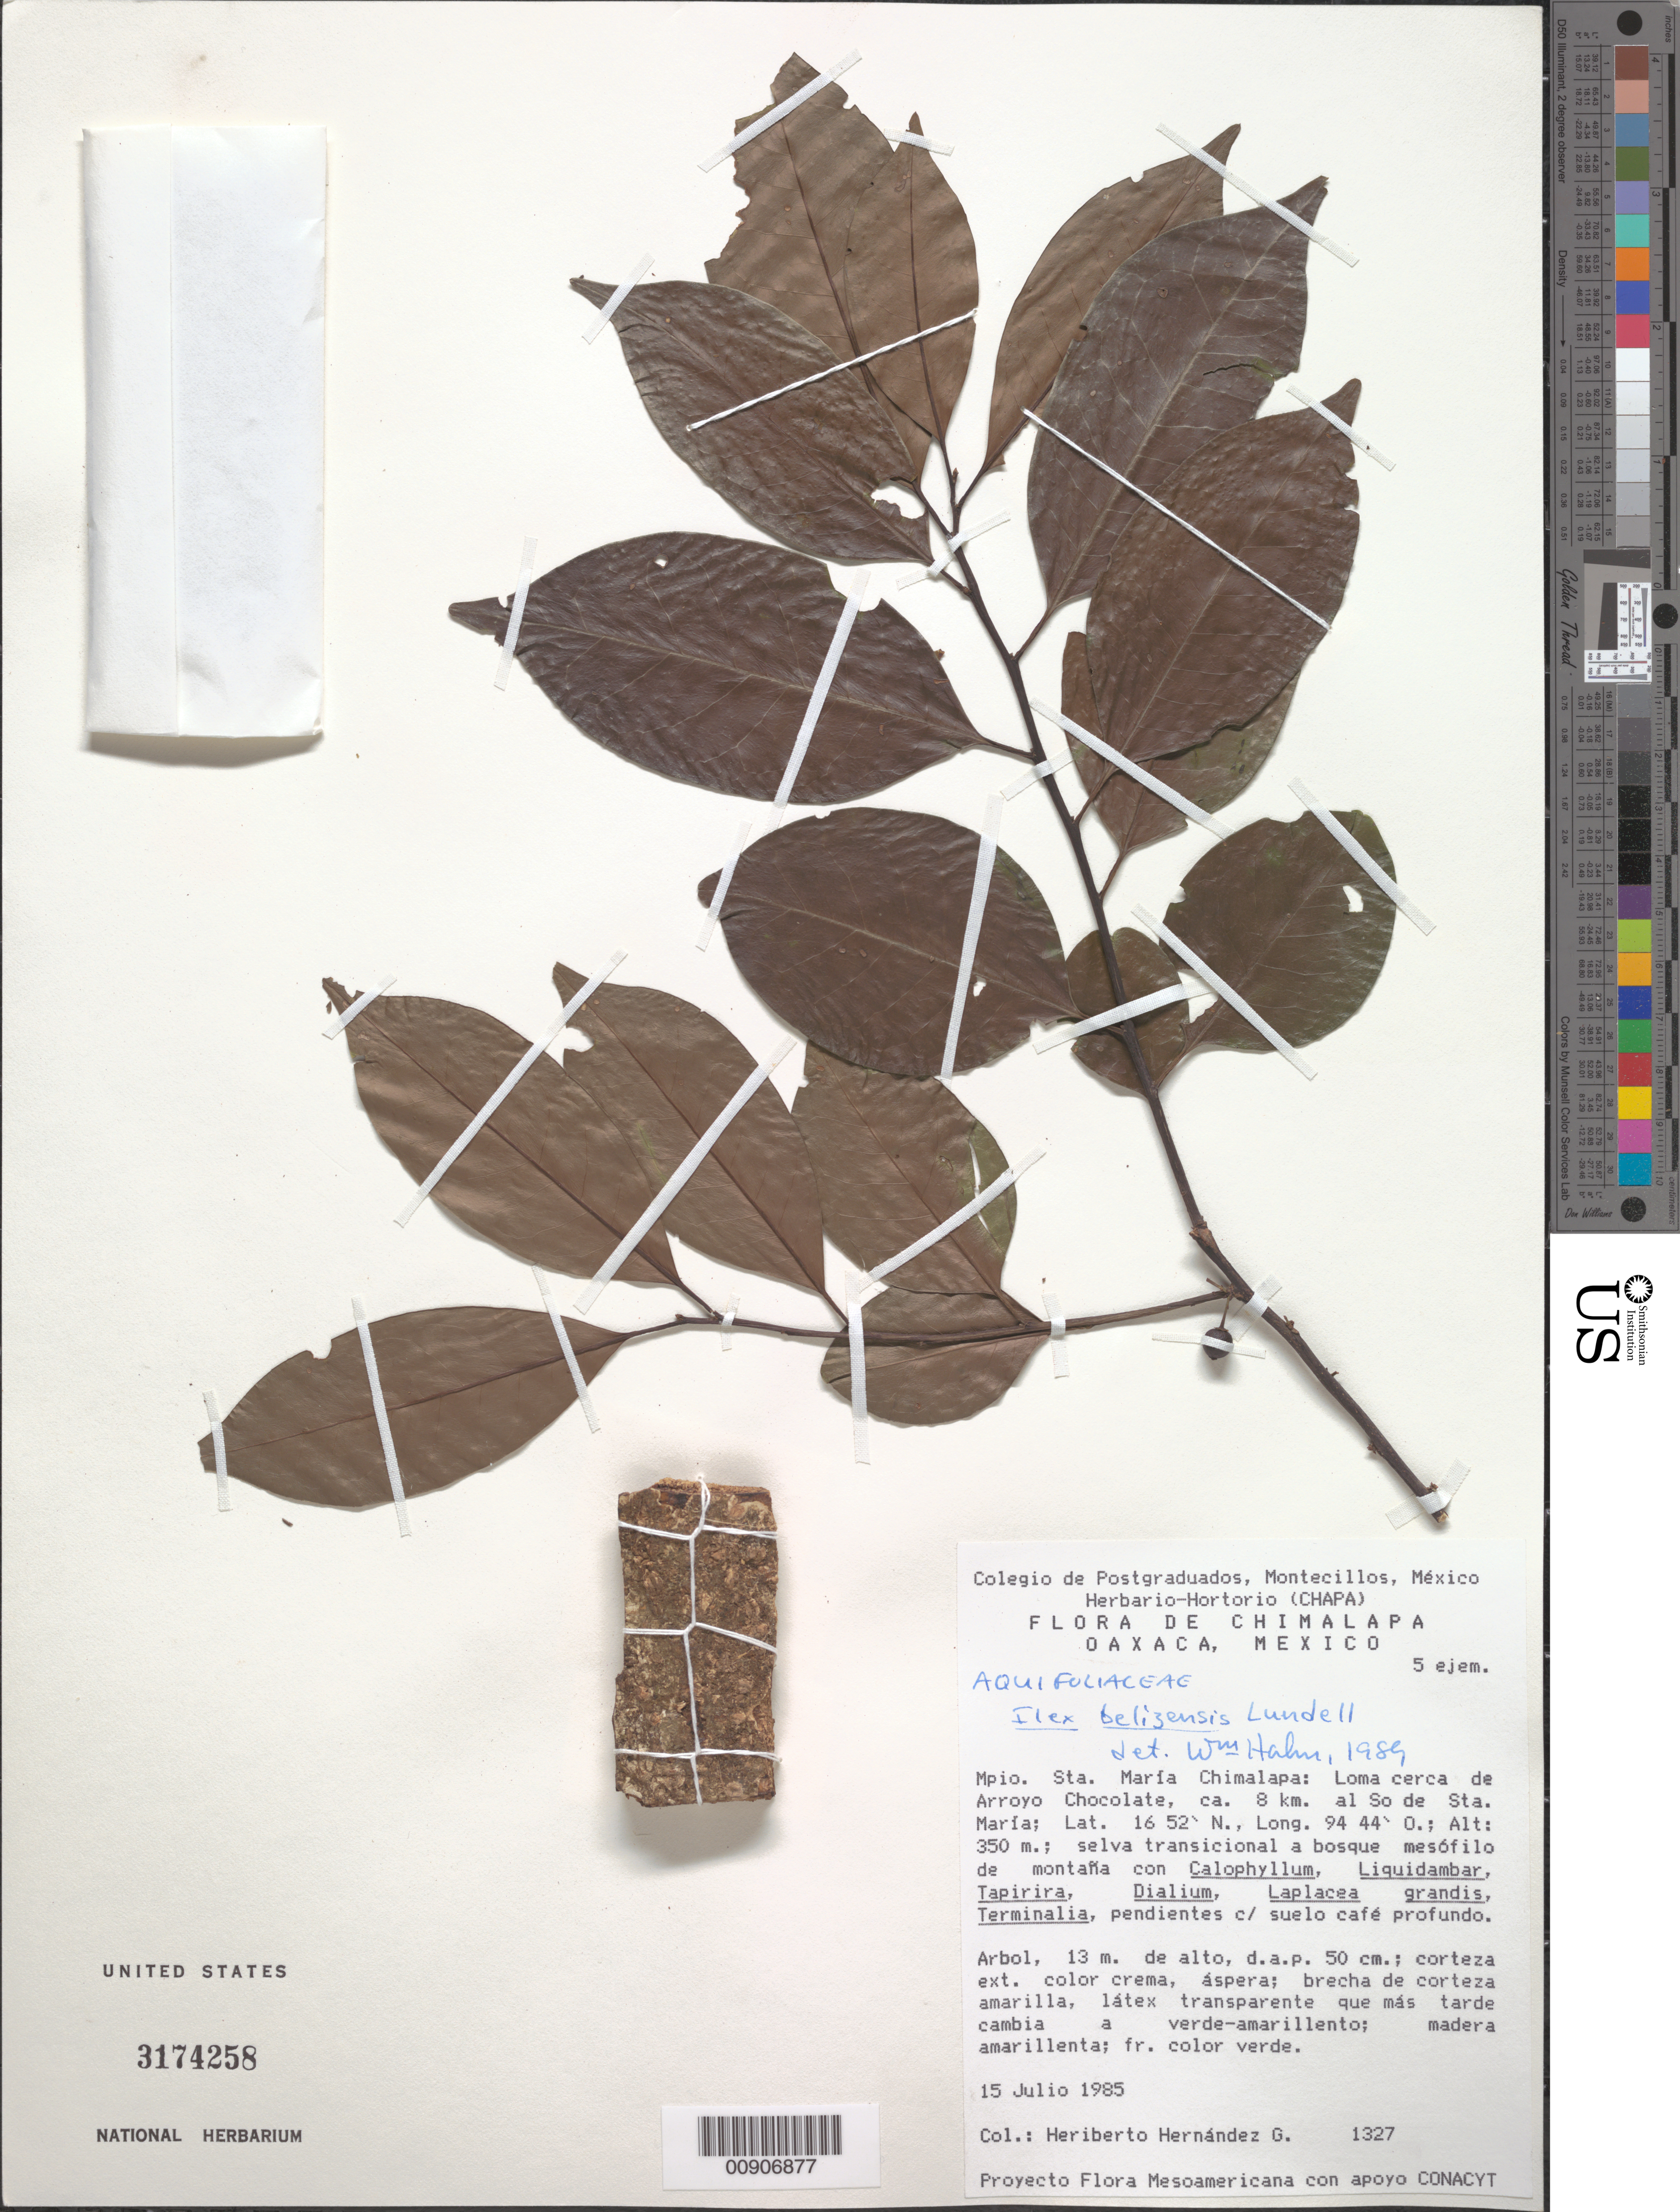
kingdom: Plantae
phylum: Tracheophyta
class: Magnoliopsida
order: Aquifoliales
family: Aquifoliaceae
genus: Ilex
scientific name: Ilex belizensis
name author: Lundell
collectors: H. Hernandez G.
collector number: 1327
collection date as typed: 15 Jul 1985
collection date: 1985-07-15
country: Mexico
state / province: Oaxaca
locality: Oaxaca: Mpio. Sta. María Chimalapa: Loma cerca de Arroyo Chocolate, ca. 8 km. al So. de Sta. María.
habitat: Selva transicional a bosque mesófilo de montaña con Calophyllum, Liquidambar, Tapirira, Dialium, Laplacea grandis, Terminalia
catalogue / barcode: US 3174258